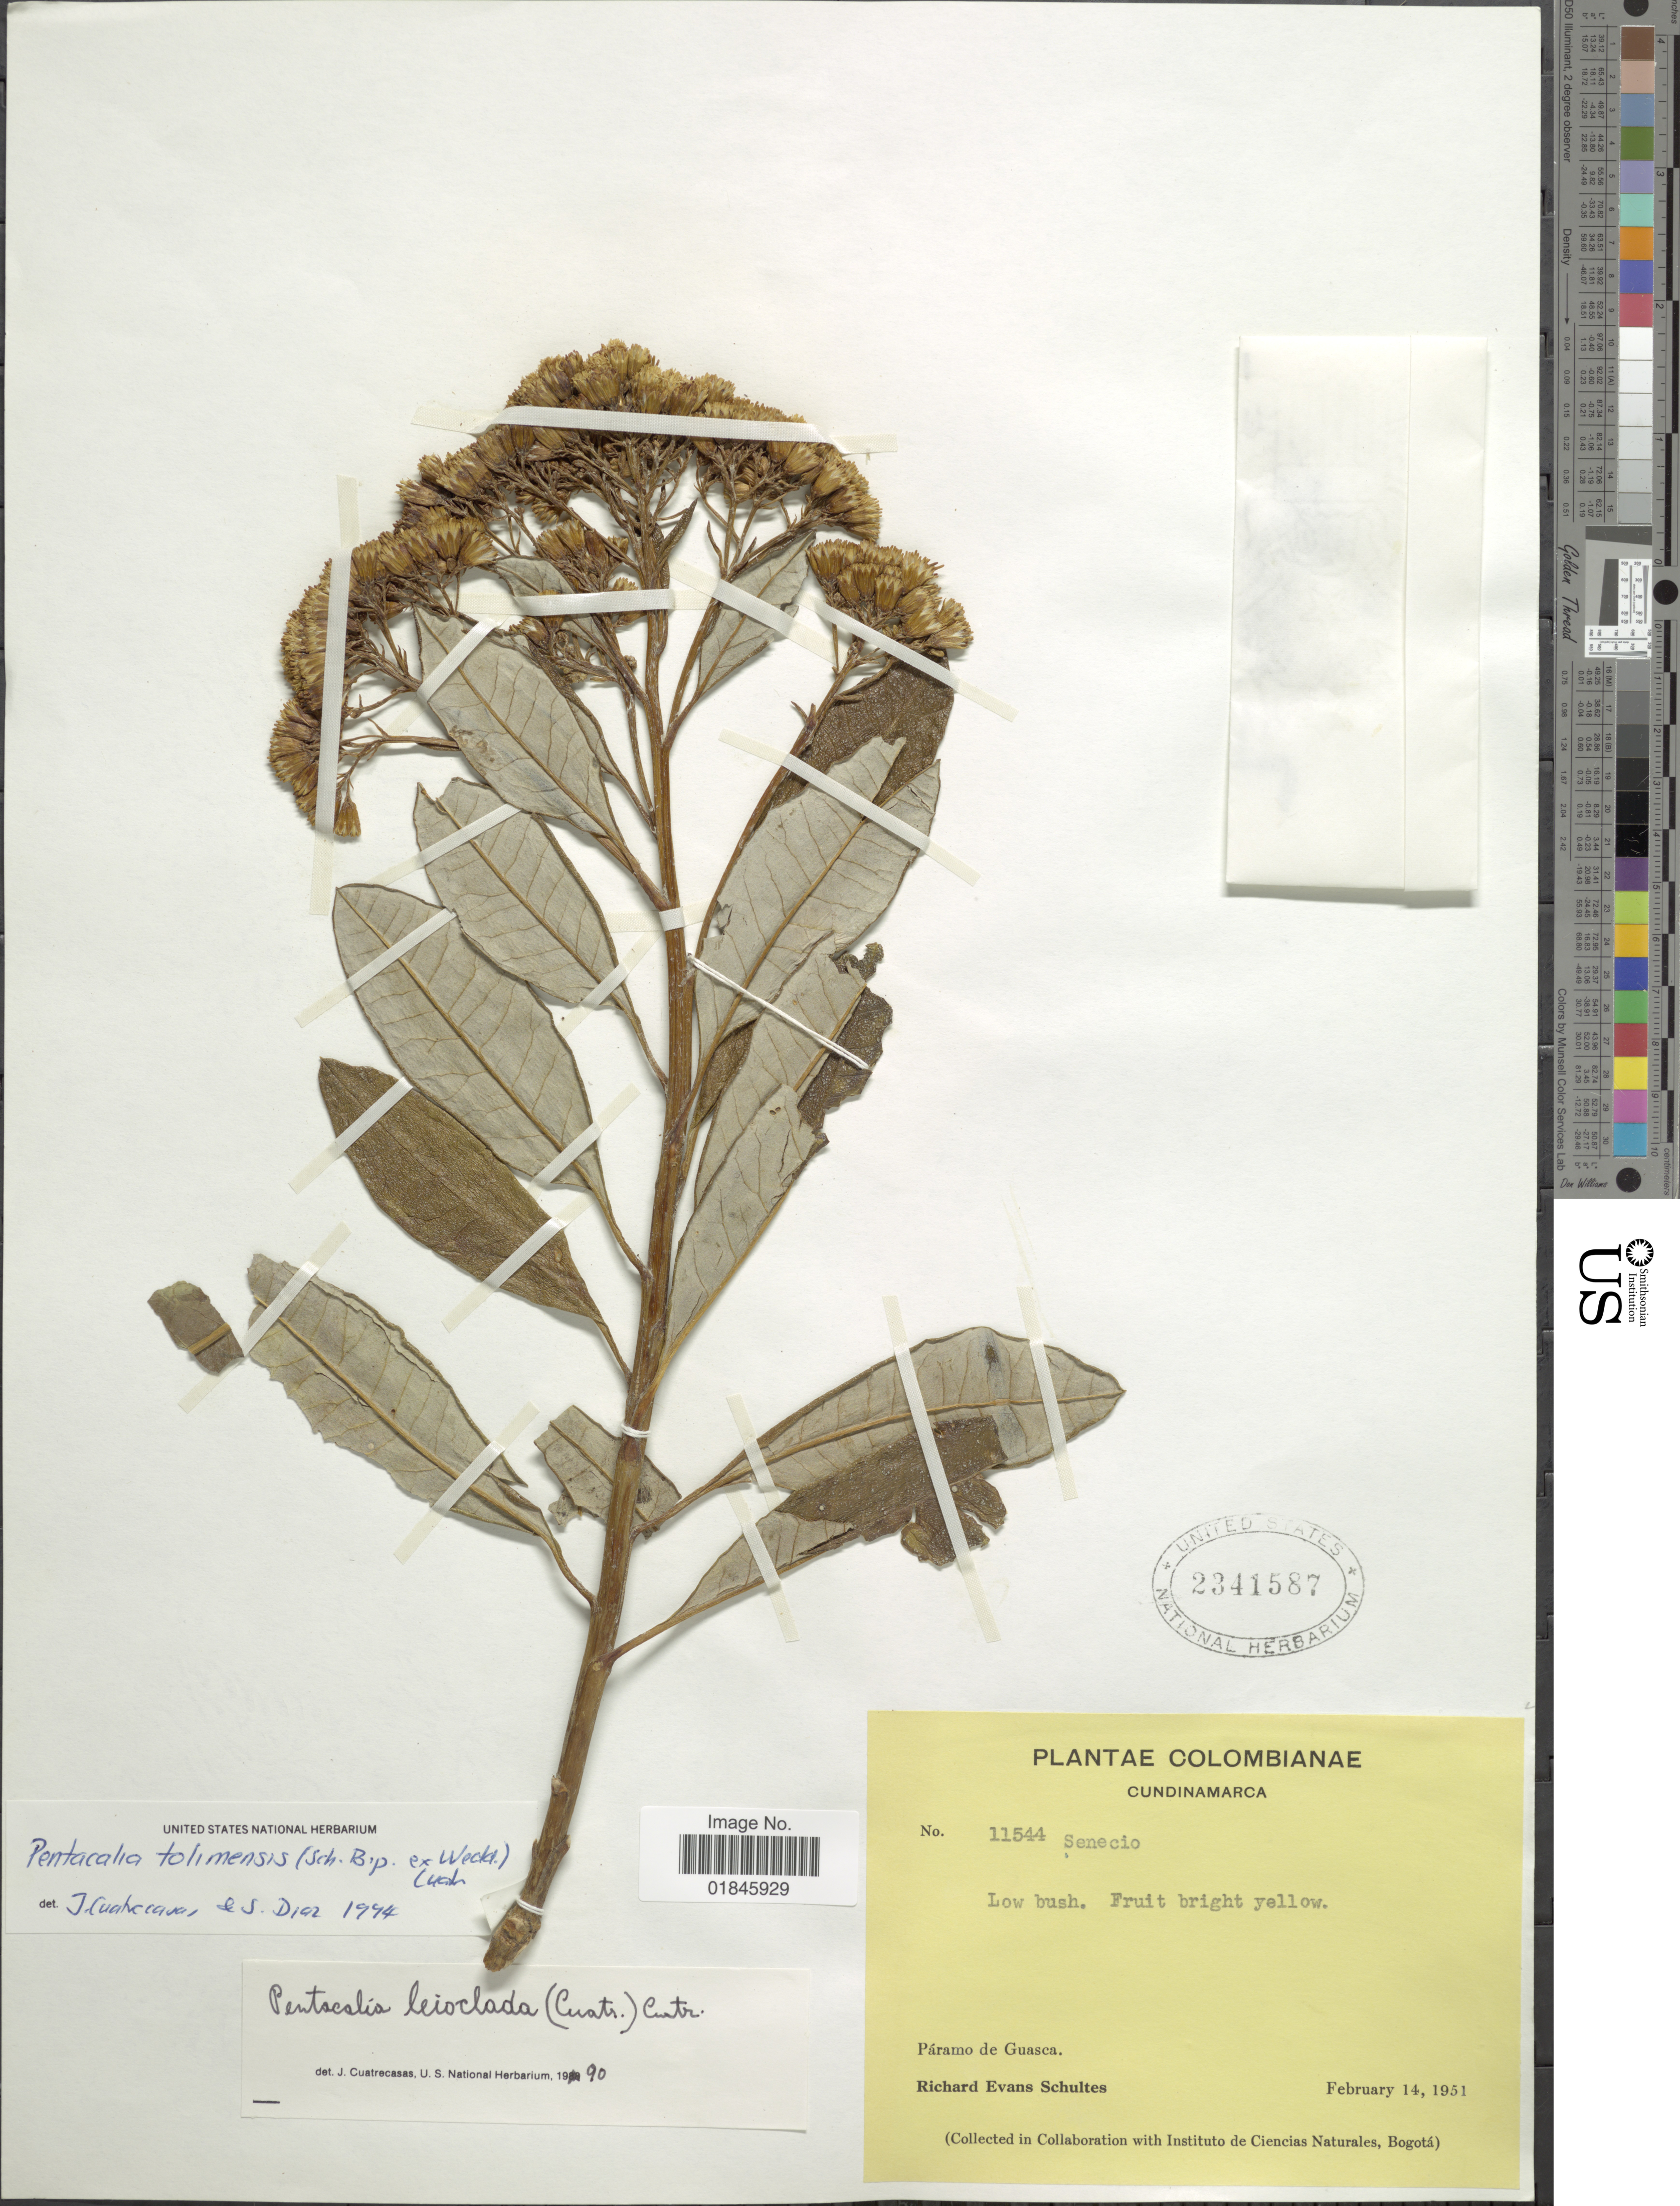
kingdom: Plantae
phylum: Tracheophyta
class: Magnoliopsida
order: Asterales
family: Asteraceae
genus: Pentacalia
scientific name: Pentacalia tolimensis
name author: (Sch. Bip. ex Wedd.) Cuatrec.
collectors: R. E. Schultes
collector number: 11544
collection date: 1951-02-14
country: Colombia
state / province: Cundinamarca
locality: Páramo de Guasca.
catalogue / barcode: US 2341587